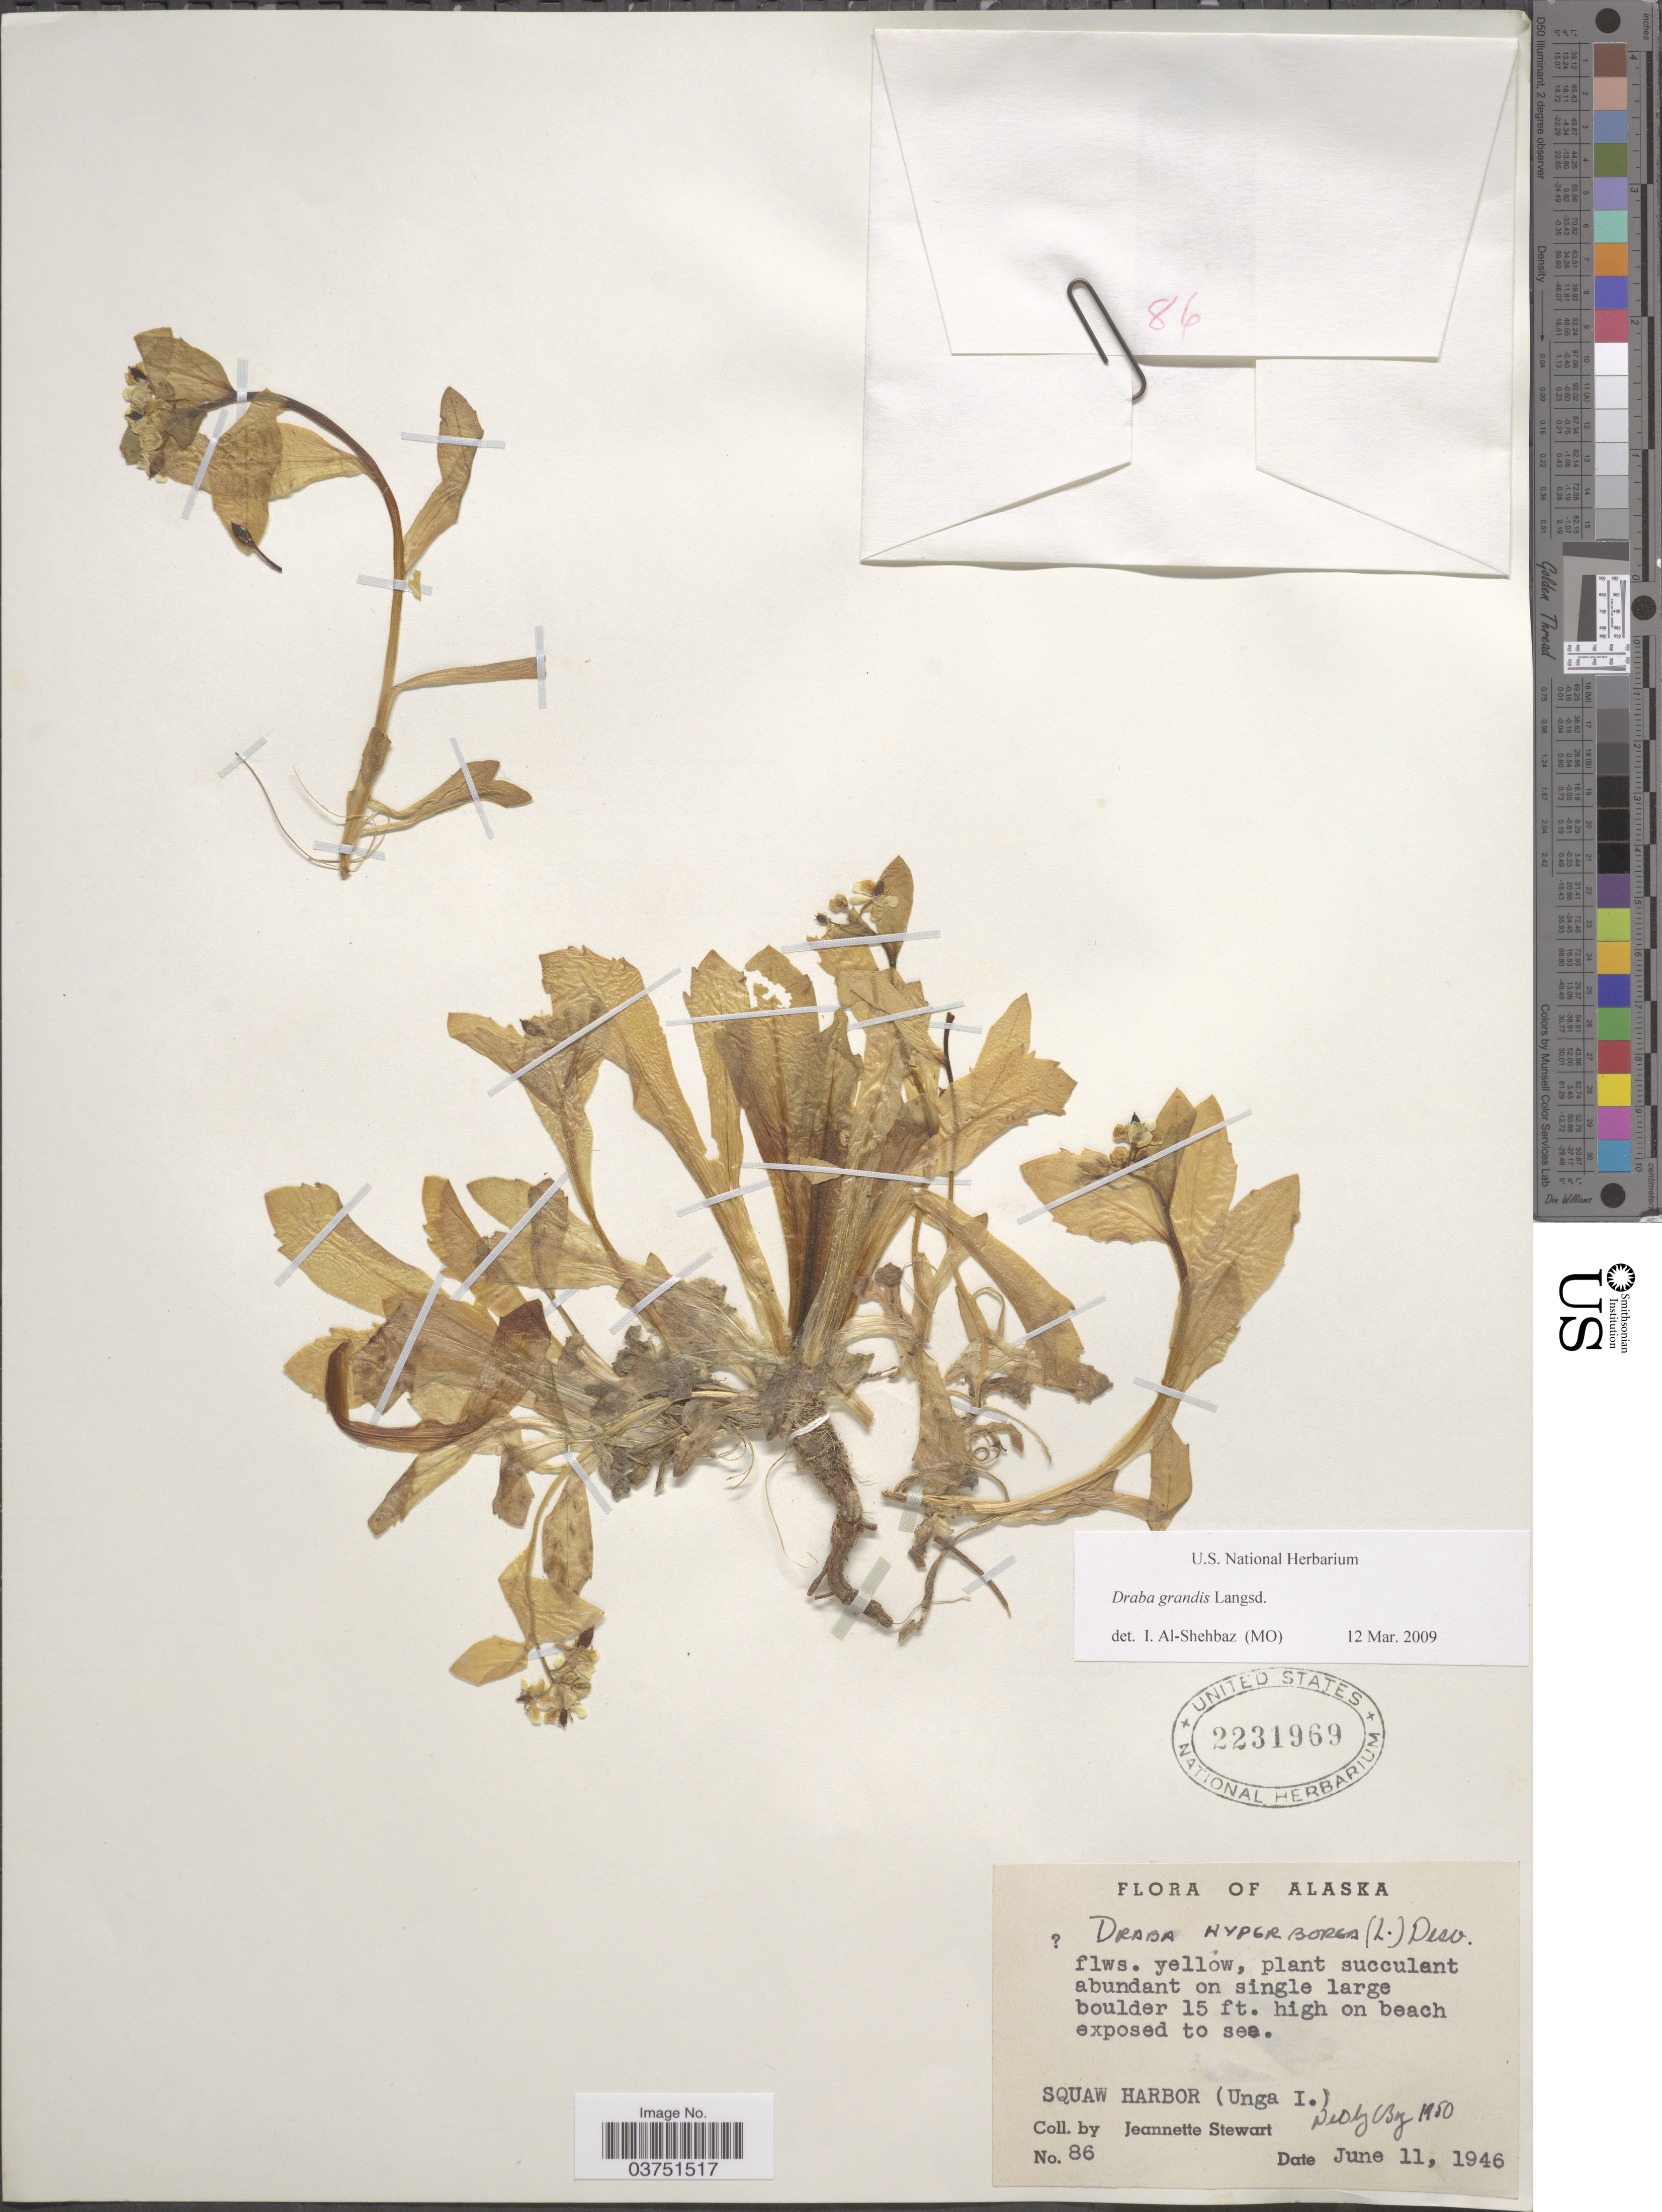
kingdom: Plantae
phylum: Tracheophyta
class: Magnoliopsida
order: Brassicales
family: Brassicaceae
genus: Draba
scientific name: Draba grandis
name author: Langsd. ex DC.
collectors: J. Stewart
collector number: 86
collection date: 1946-06-11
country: United States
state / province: Alaska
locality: Squaw Harbor (Unga I.)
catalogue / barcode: US 2231969